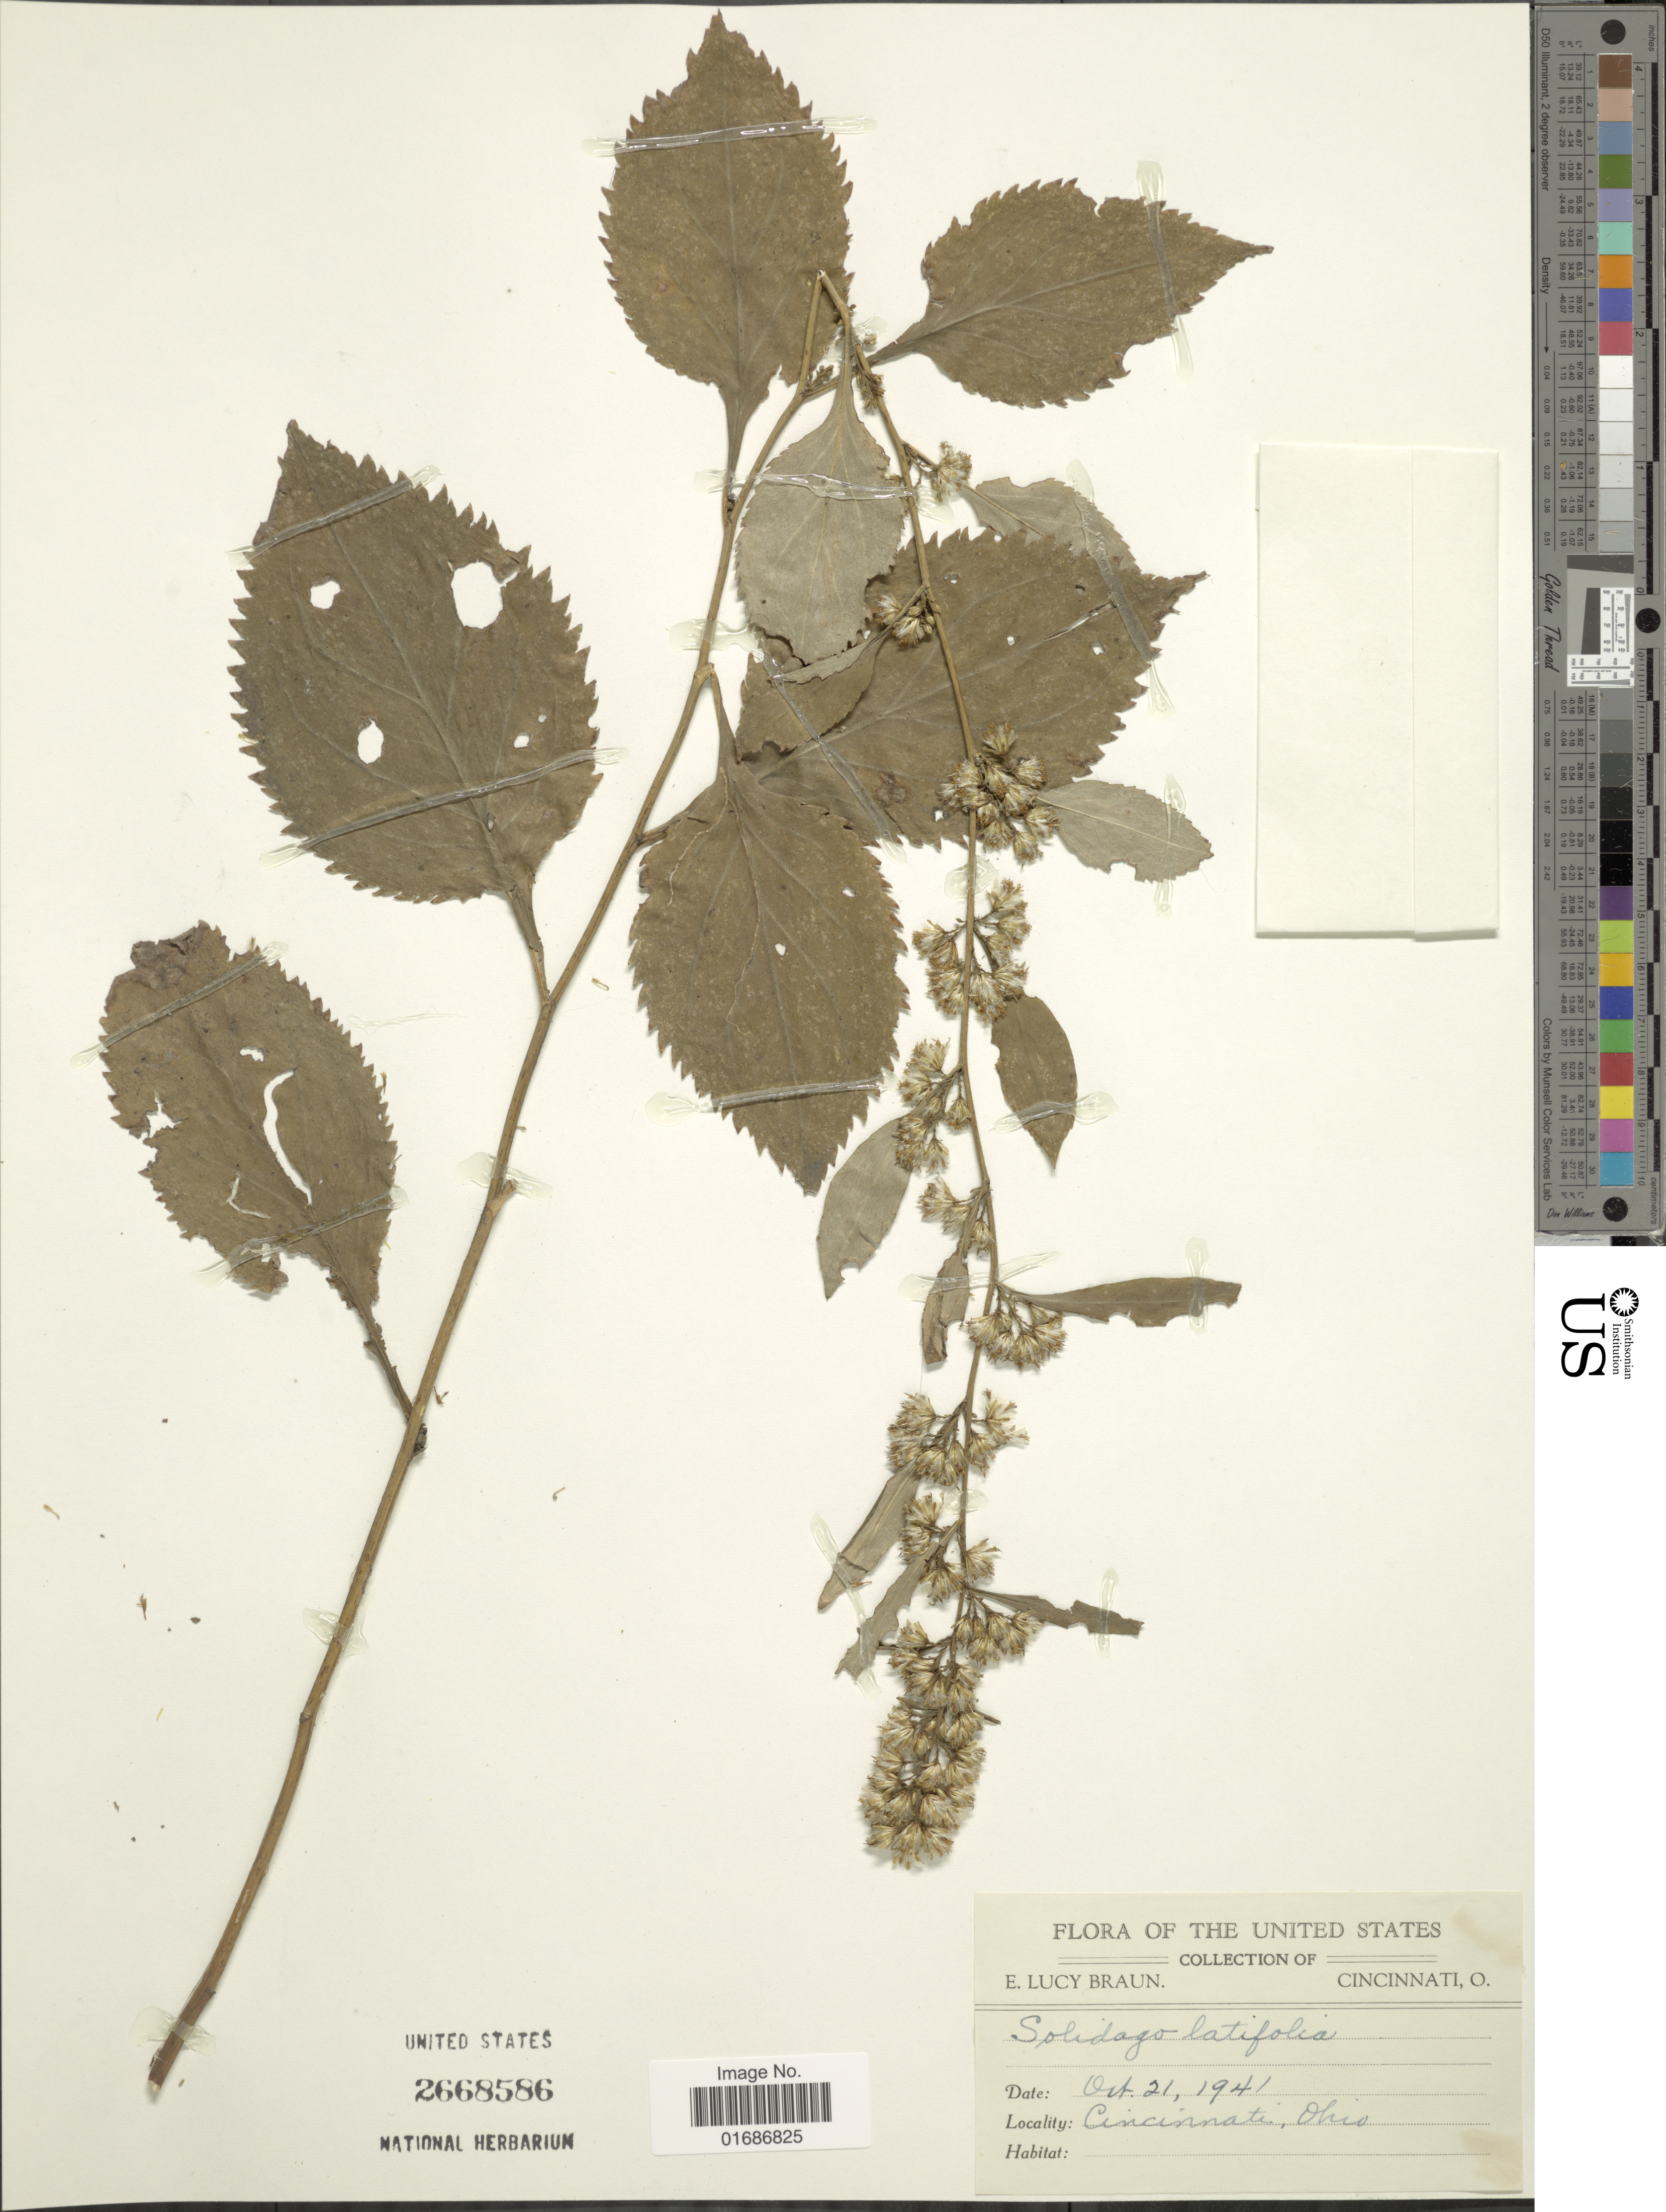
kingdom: Plantae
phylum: Tracheophyta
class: Magnoliopsida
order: Asterales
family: Asteraceae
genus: Solidago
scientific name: Solidago flexicaulis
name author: L.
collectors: E. L. Braun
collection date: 1941-10-21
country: United States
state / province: Ohio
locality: Cincinnati, Ohio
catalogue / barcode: US 2668586